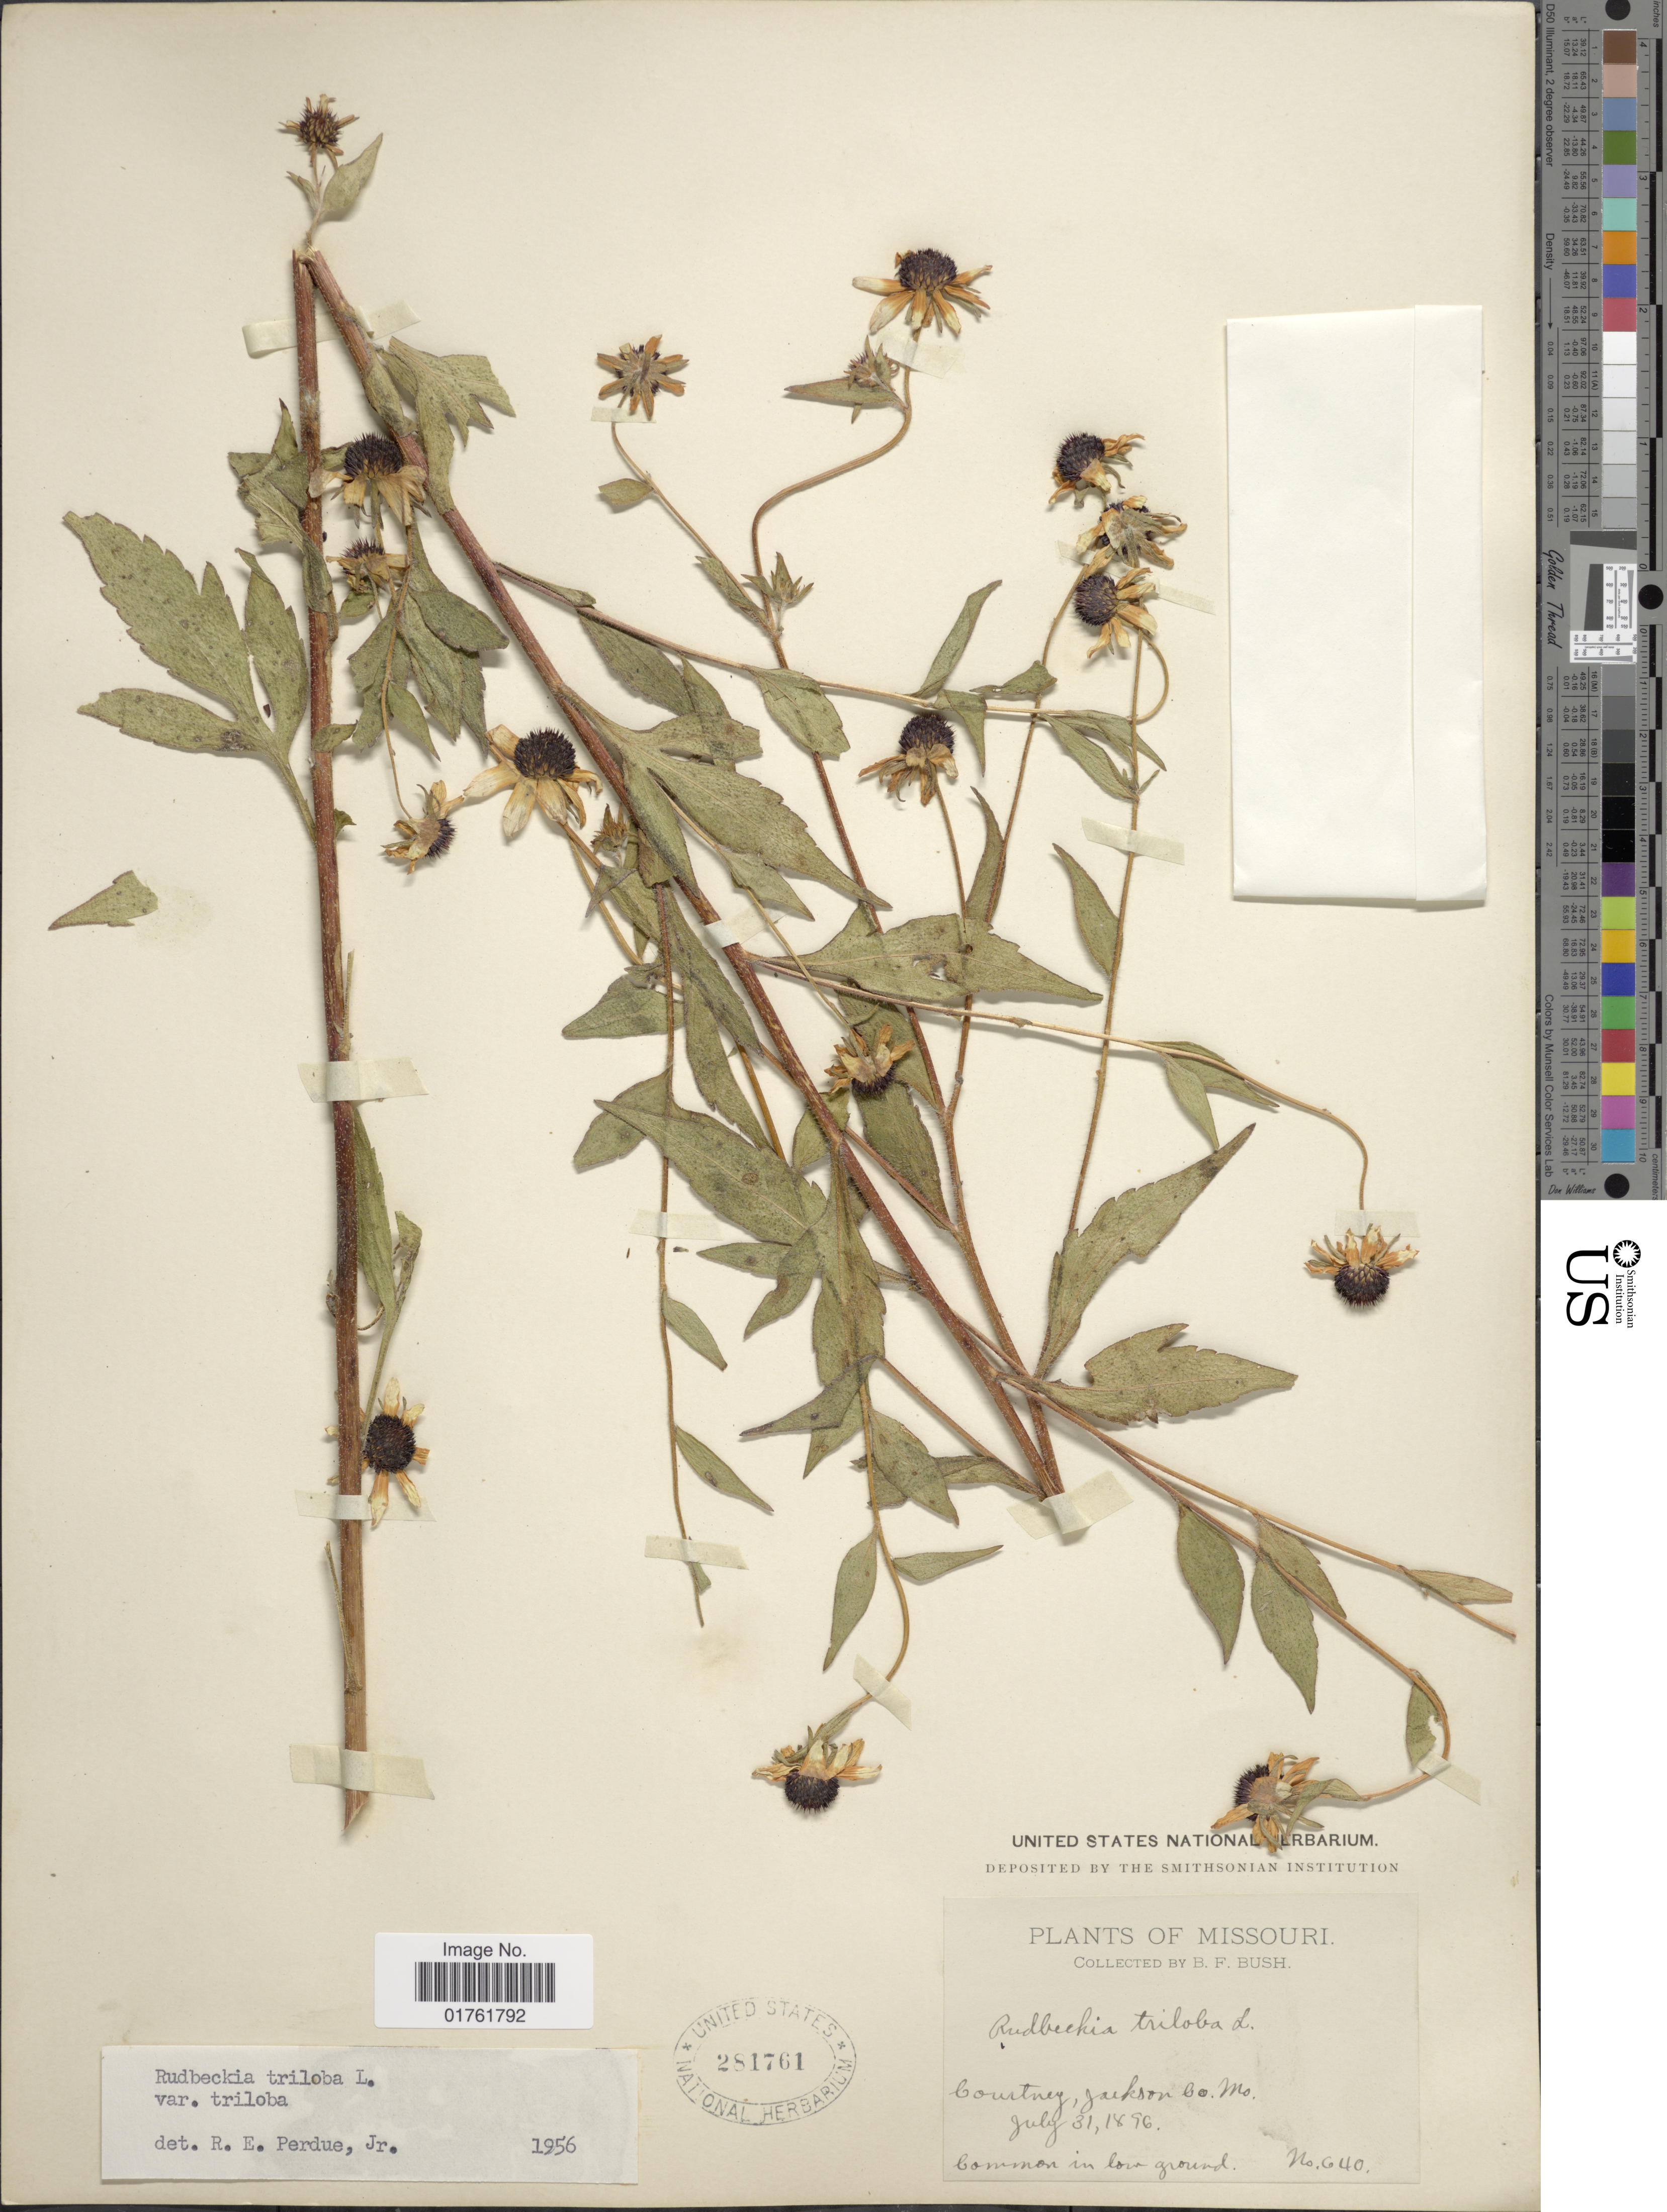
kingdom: Plantae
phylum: Tracheophyta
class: Magnoliopsida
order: Asterales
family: Asteraceae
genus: Rudbeckia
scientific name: Rudbeckia triloba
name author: L.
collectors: B. F. Bush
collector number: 640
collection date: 1896-07-31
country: United States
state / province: Missouri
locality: Courtney, Jackson Co.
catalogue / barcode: US 281761